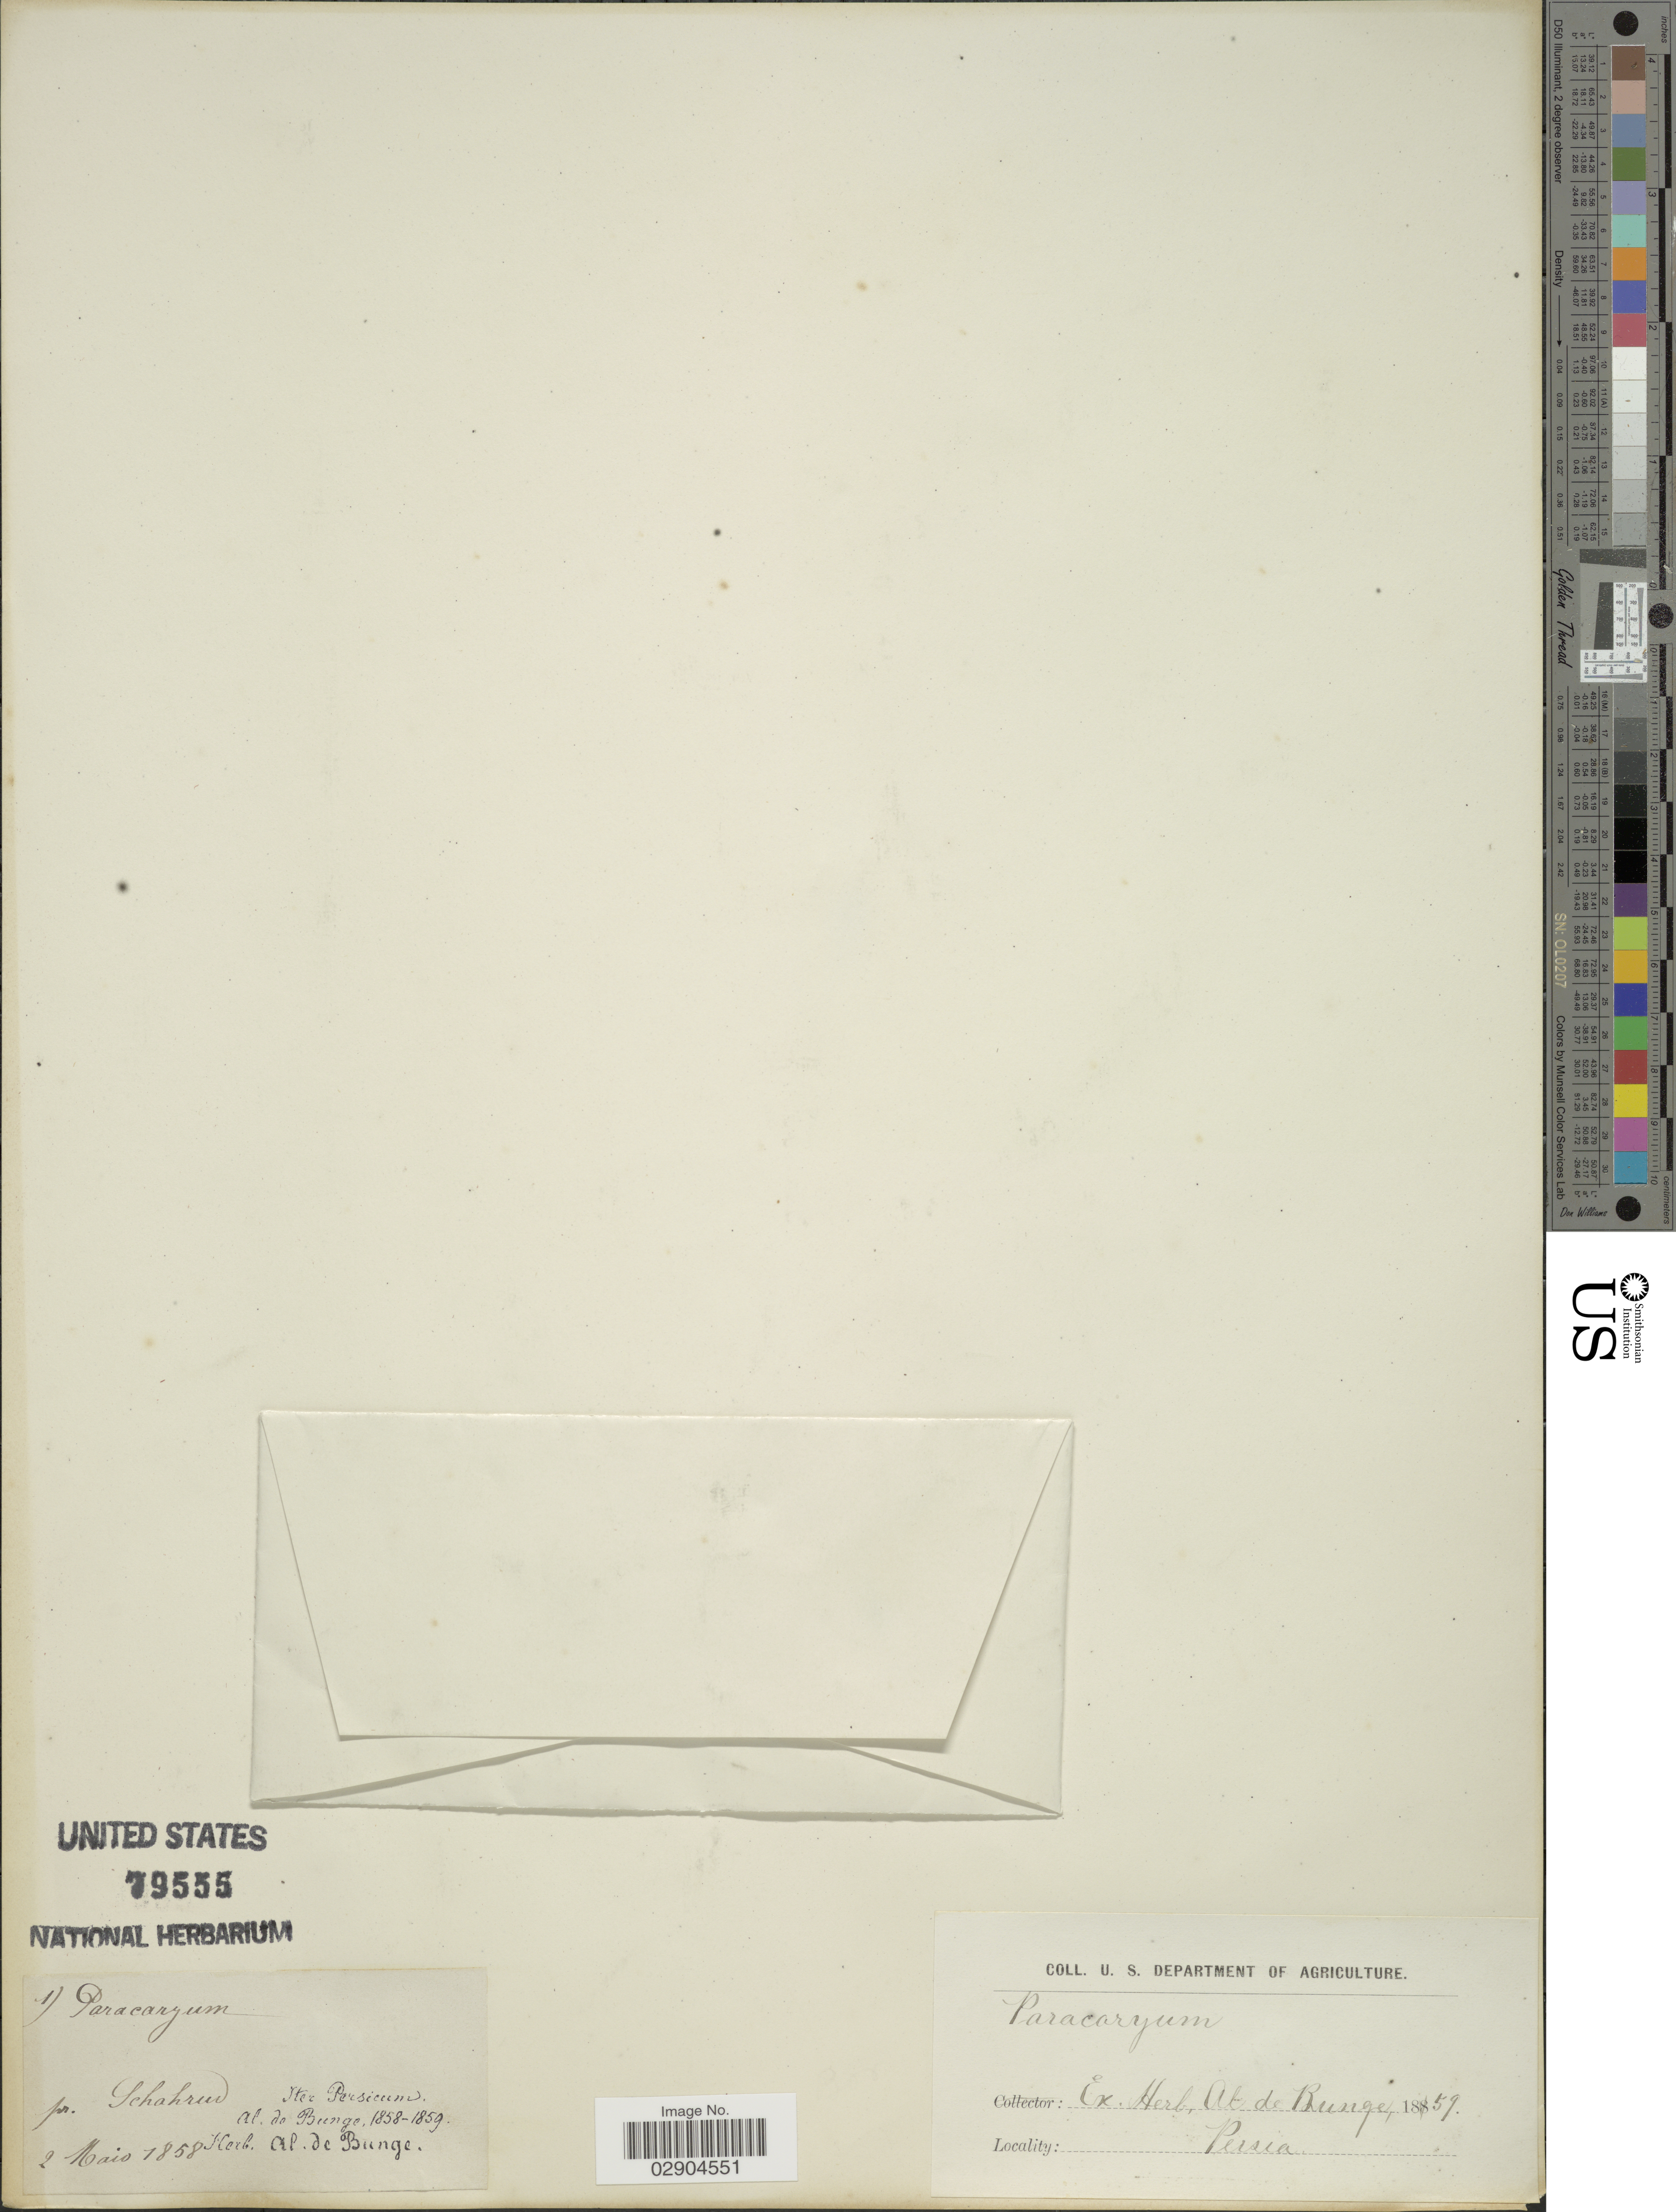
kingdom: Plantae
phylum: Tracheophyta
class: Magnoliopsida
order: Boraginales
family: Boraginaceae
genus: Paracaryum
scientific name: Paracaryum sp.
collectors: A. de Bunge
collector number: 1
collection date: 1858-05-02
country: Iran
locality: Pr. Schahrud. Iter Persicum.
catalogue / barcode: US 79555